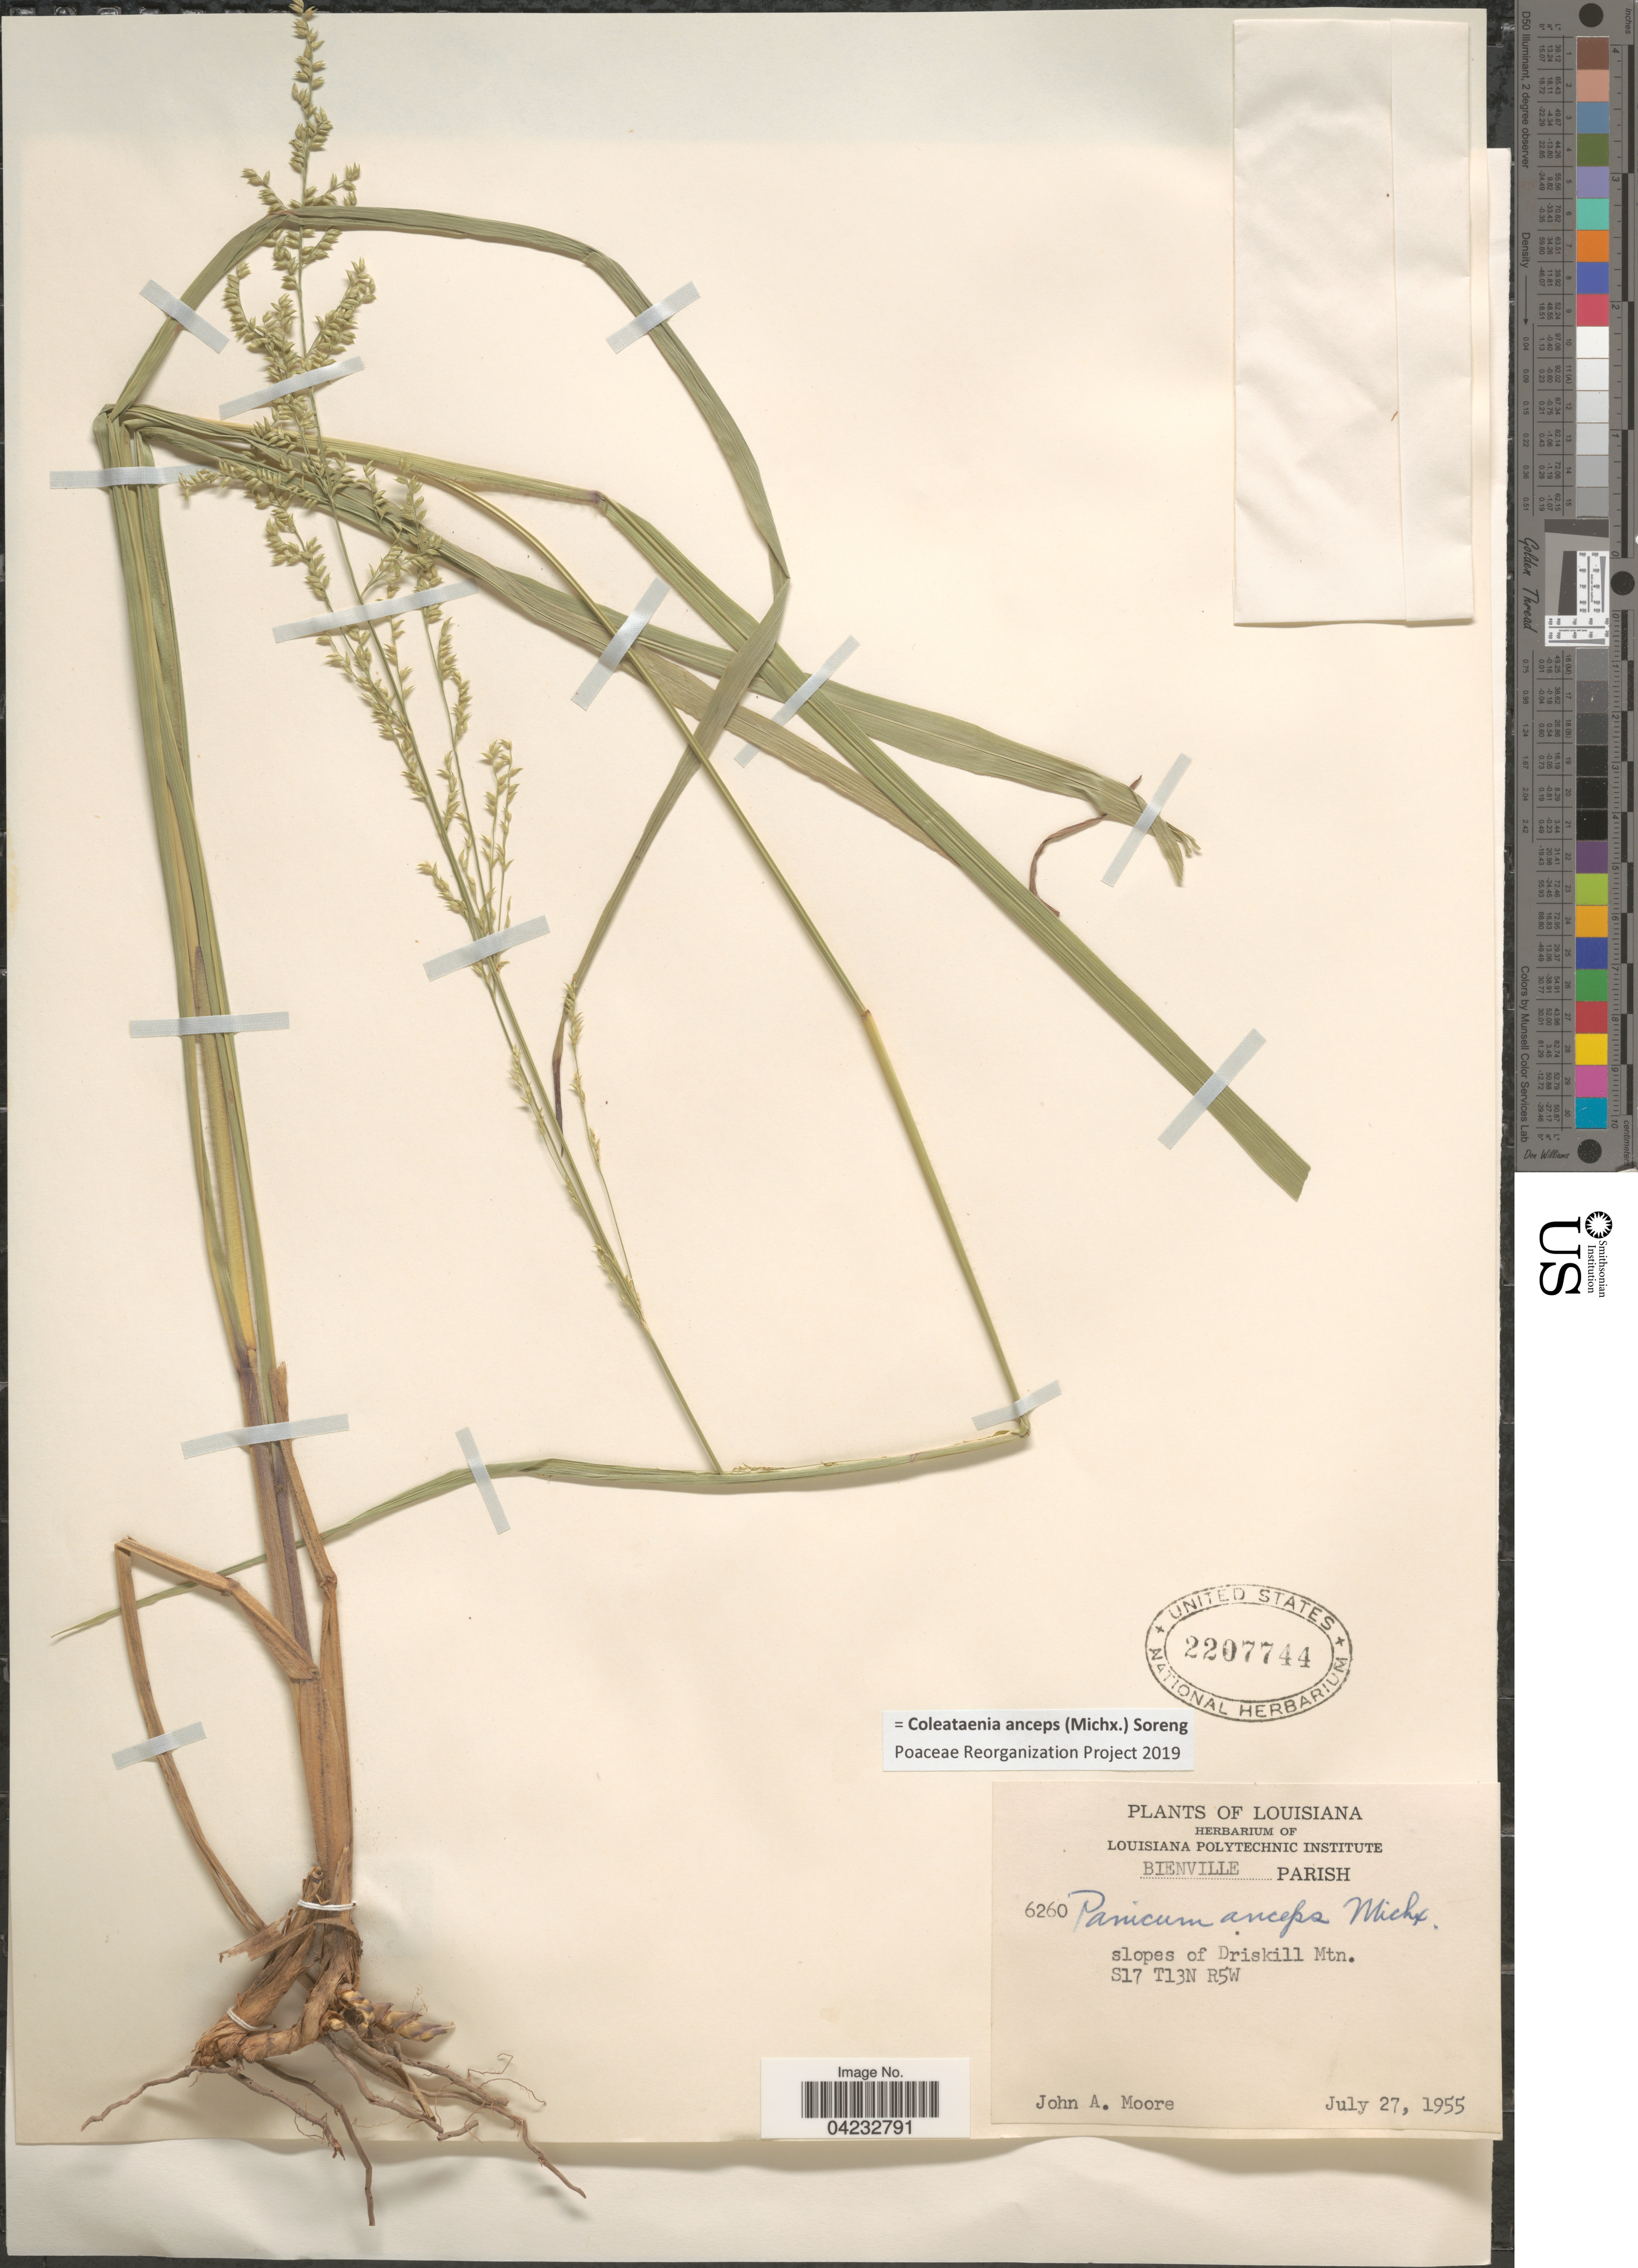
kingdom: Plantae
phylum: Tracheophyta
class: Liliopsida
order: Poales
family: Poaceae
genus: Coleataenia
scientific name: Coleataenia anceps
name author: (Michx.) Soreng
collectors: J. A. Moore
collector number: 6260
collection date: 1955-07-27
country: United States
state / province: Louisiana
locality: Bienville Parish. Slopes of Driskill Mtn. S17 T13N R5W.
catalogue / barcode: US 2207744